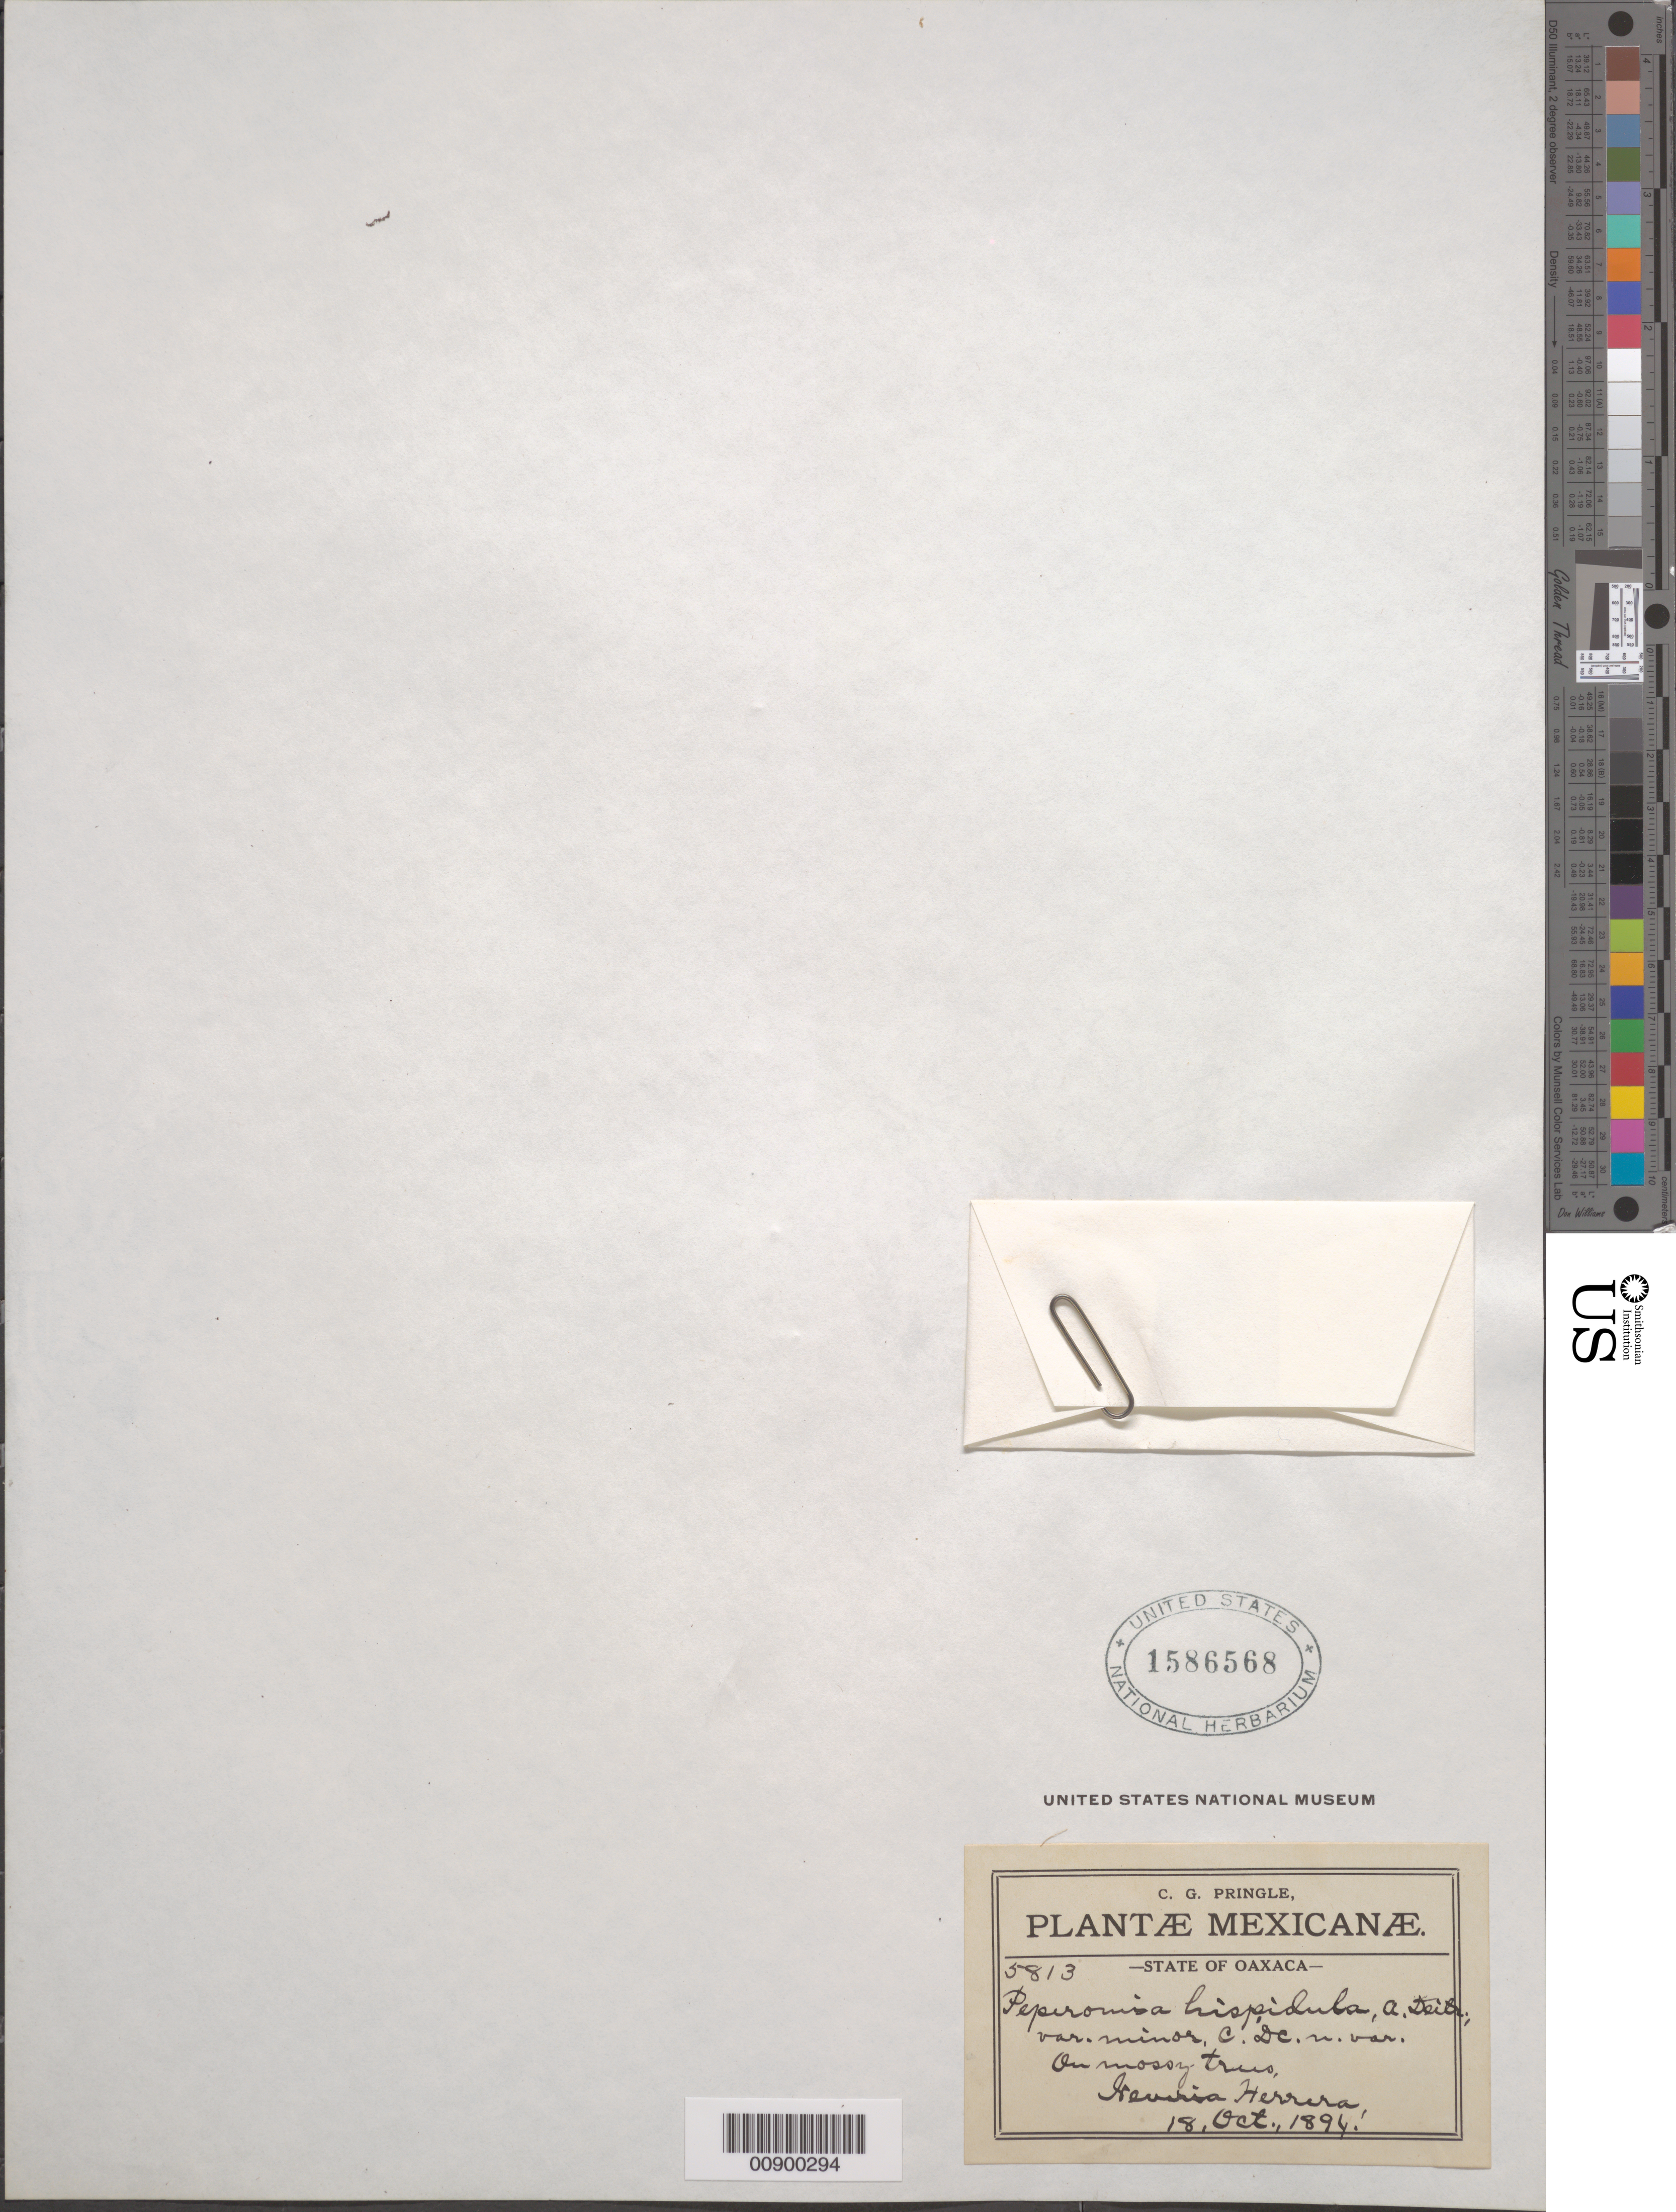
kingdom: Plantae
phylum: Tracheophyta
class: Magnoliopsida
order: Piperales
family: Piperaceae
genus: Peperomia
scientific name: Peperomia hispidula var. minor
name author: (Sw.) A. Dietr.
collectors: C. G. Pringle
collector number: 5813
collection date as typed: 18 Oct 1894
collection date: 1894-10-18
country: Mexico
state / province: Oaxaca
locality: Treviria (? Illegible) Herrera, Oaxaca.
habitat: On mossy trees.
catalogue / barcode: US 1586568